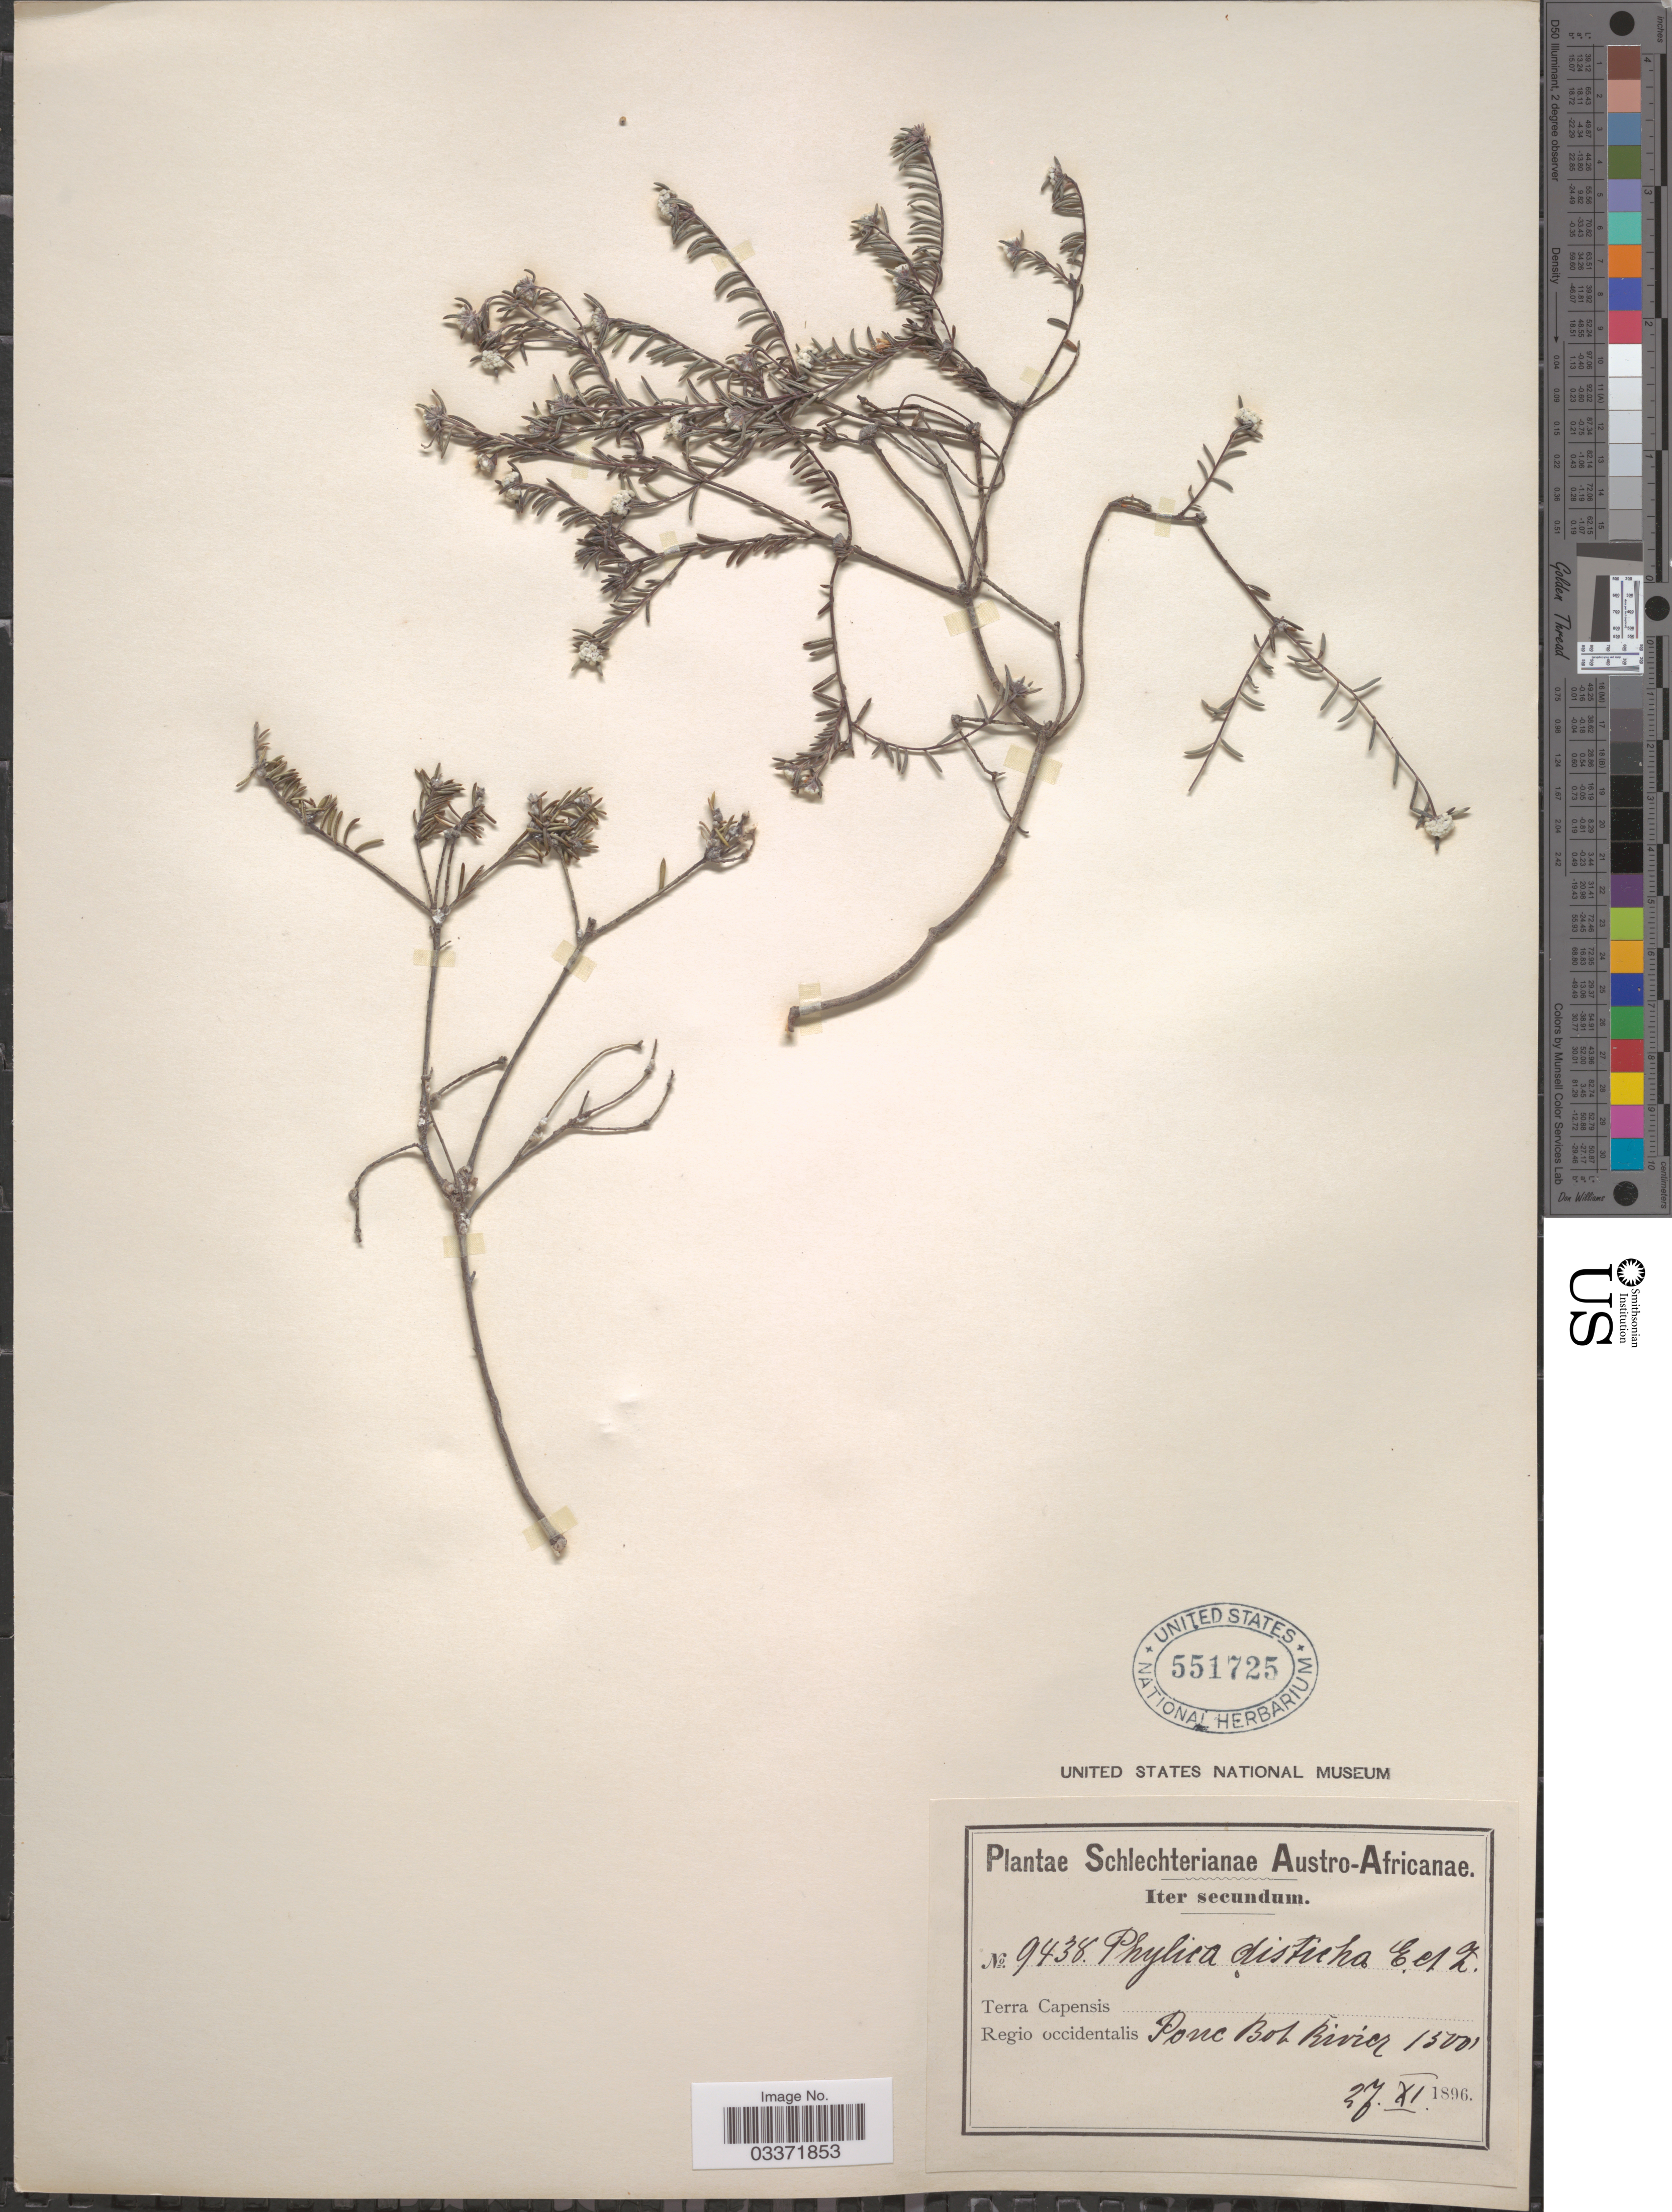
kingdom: Plantae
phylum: Tracheophyta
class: Magnoliopsida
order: Rosales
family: Rhamnaceae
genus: Phylica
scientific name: Phylica disticha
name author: Eckl. & Zeyh.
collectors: Schlechter, --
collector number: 9438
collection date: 1896-11-27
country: South Africa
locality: Austro-Africanae, Terra Capensis, Regio occidentalis, Pone Bot Rivier.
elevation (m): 457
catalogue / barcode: US 551725